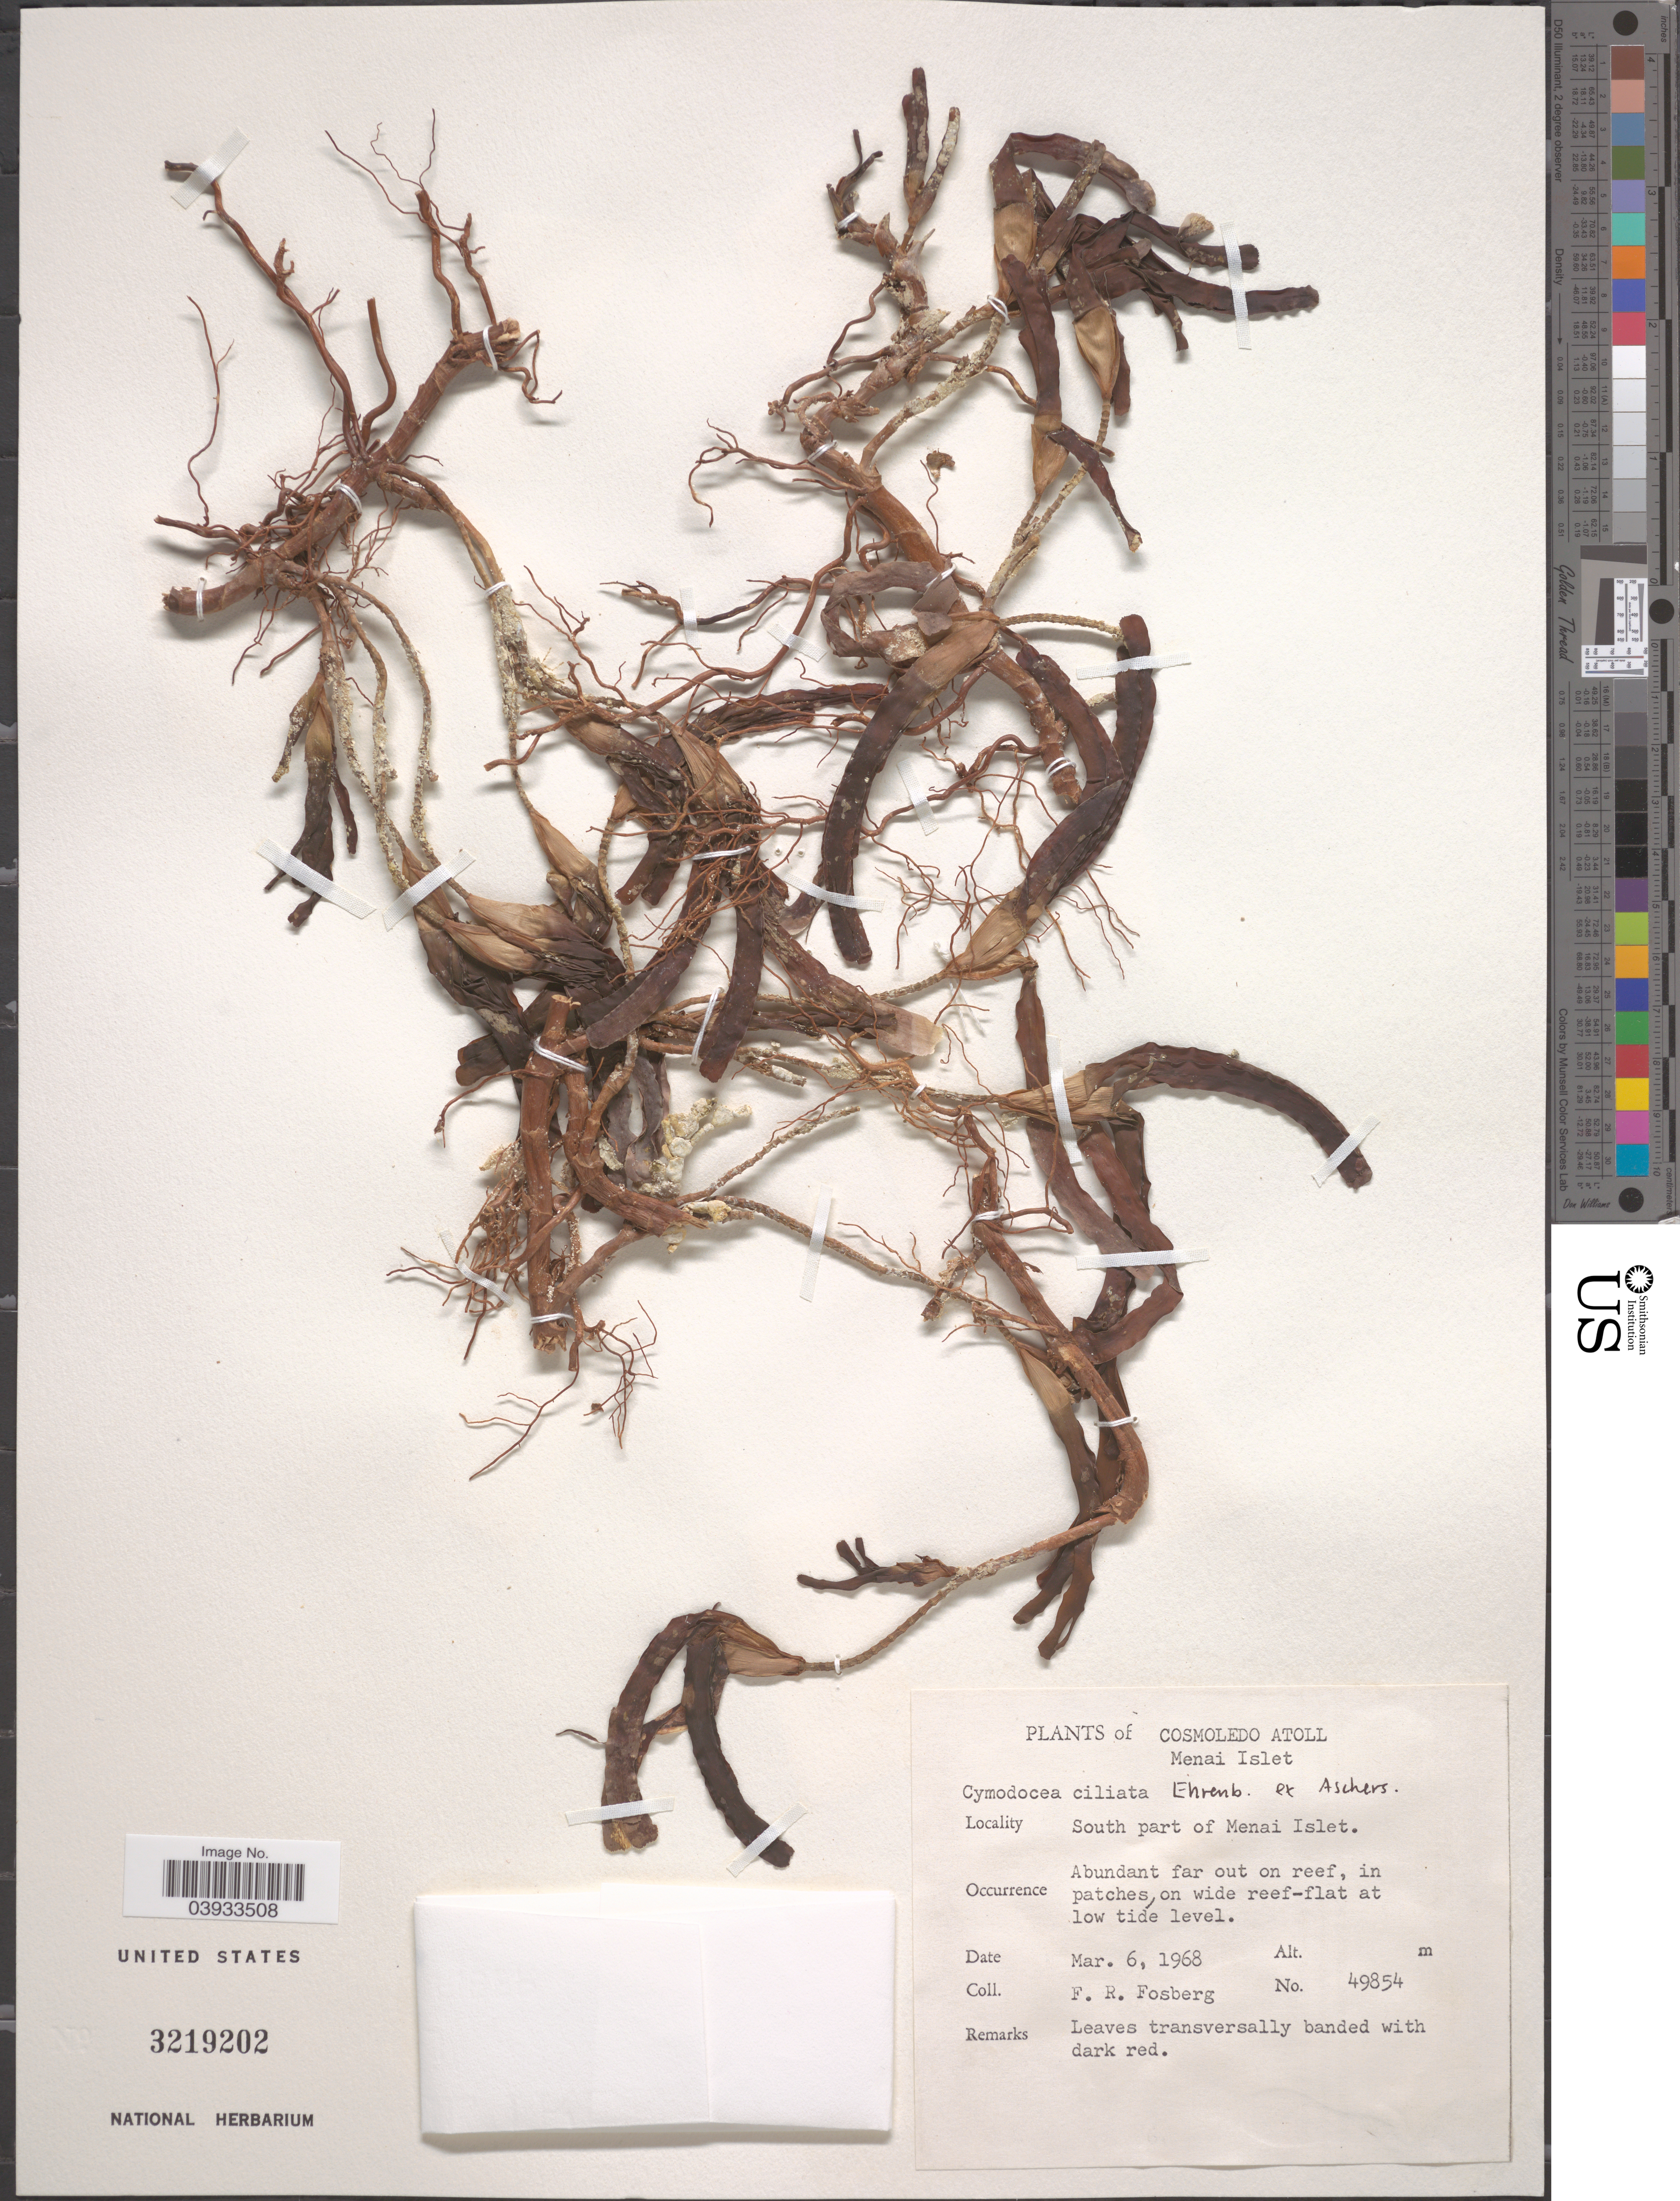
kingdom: Plantae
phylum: Tracheophyta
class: Liliopsida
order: Alismatales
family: Cymodoceaceae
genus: Thalassodendron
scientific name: Thalassodendron ciliatum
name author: (Forssk.) Hartog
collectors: F. R. Fosberg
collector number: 49854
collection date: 1968-03-06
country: Seychelles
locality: Cosmoledo Atoll. Menai Islet. South part of Menai Islet.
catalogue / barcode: US 3219202